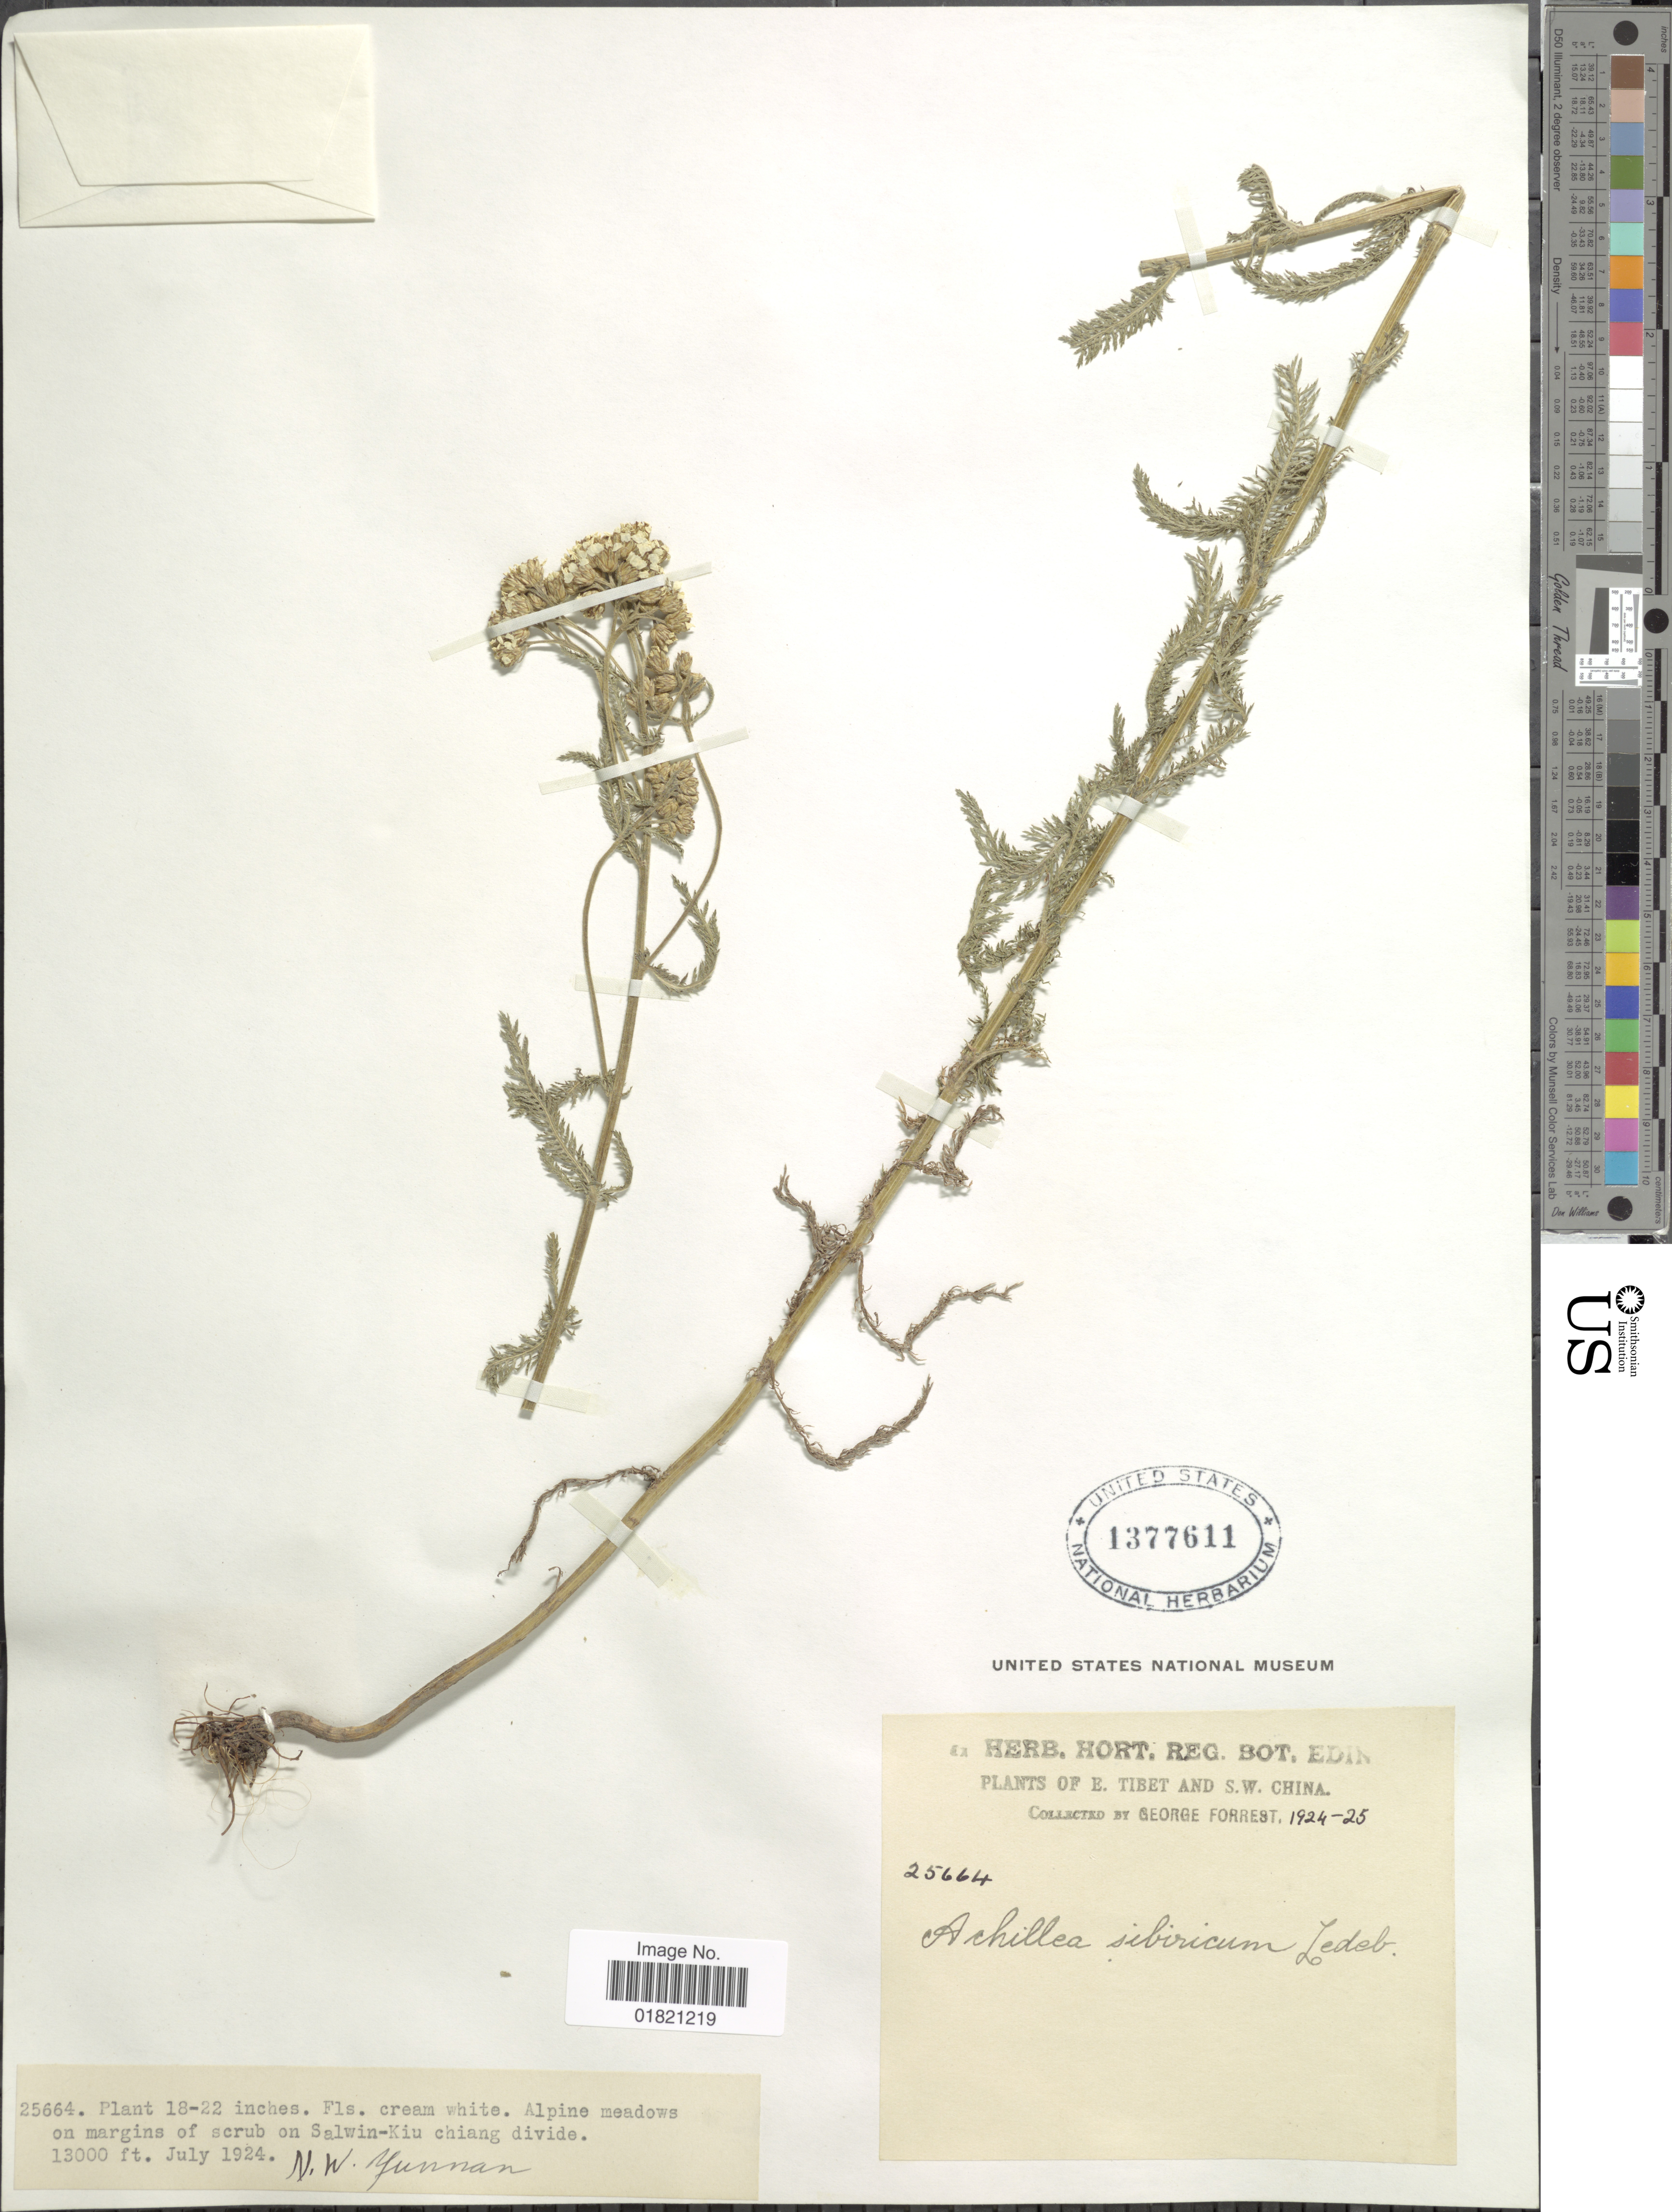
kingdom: Plantae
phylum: Tracheophyta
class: Magnoliopsida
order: Asterales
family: Asteraceae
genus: Achillea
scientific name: Achillea sibirica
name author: Ledeb.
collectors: G. Forrest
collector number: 25664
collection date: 1924-07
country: China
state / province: Yunnan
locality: Salwin-Kiu chiang divide. N. W. Yunnan. S. W. China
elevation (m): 3962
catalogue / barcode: US 1377611